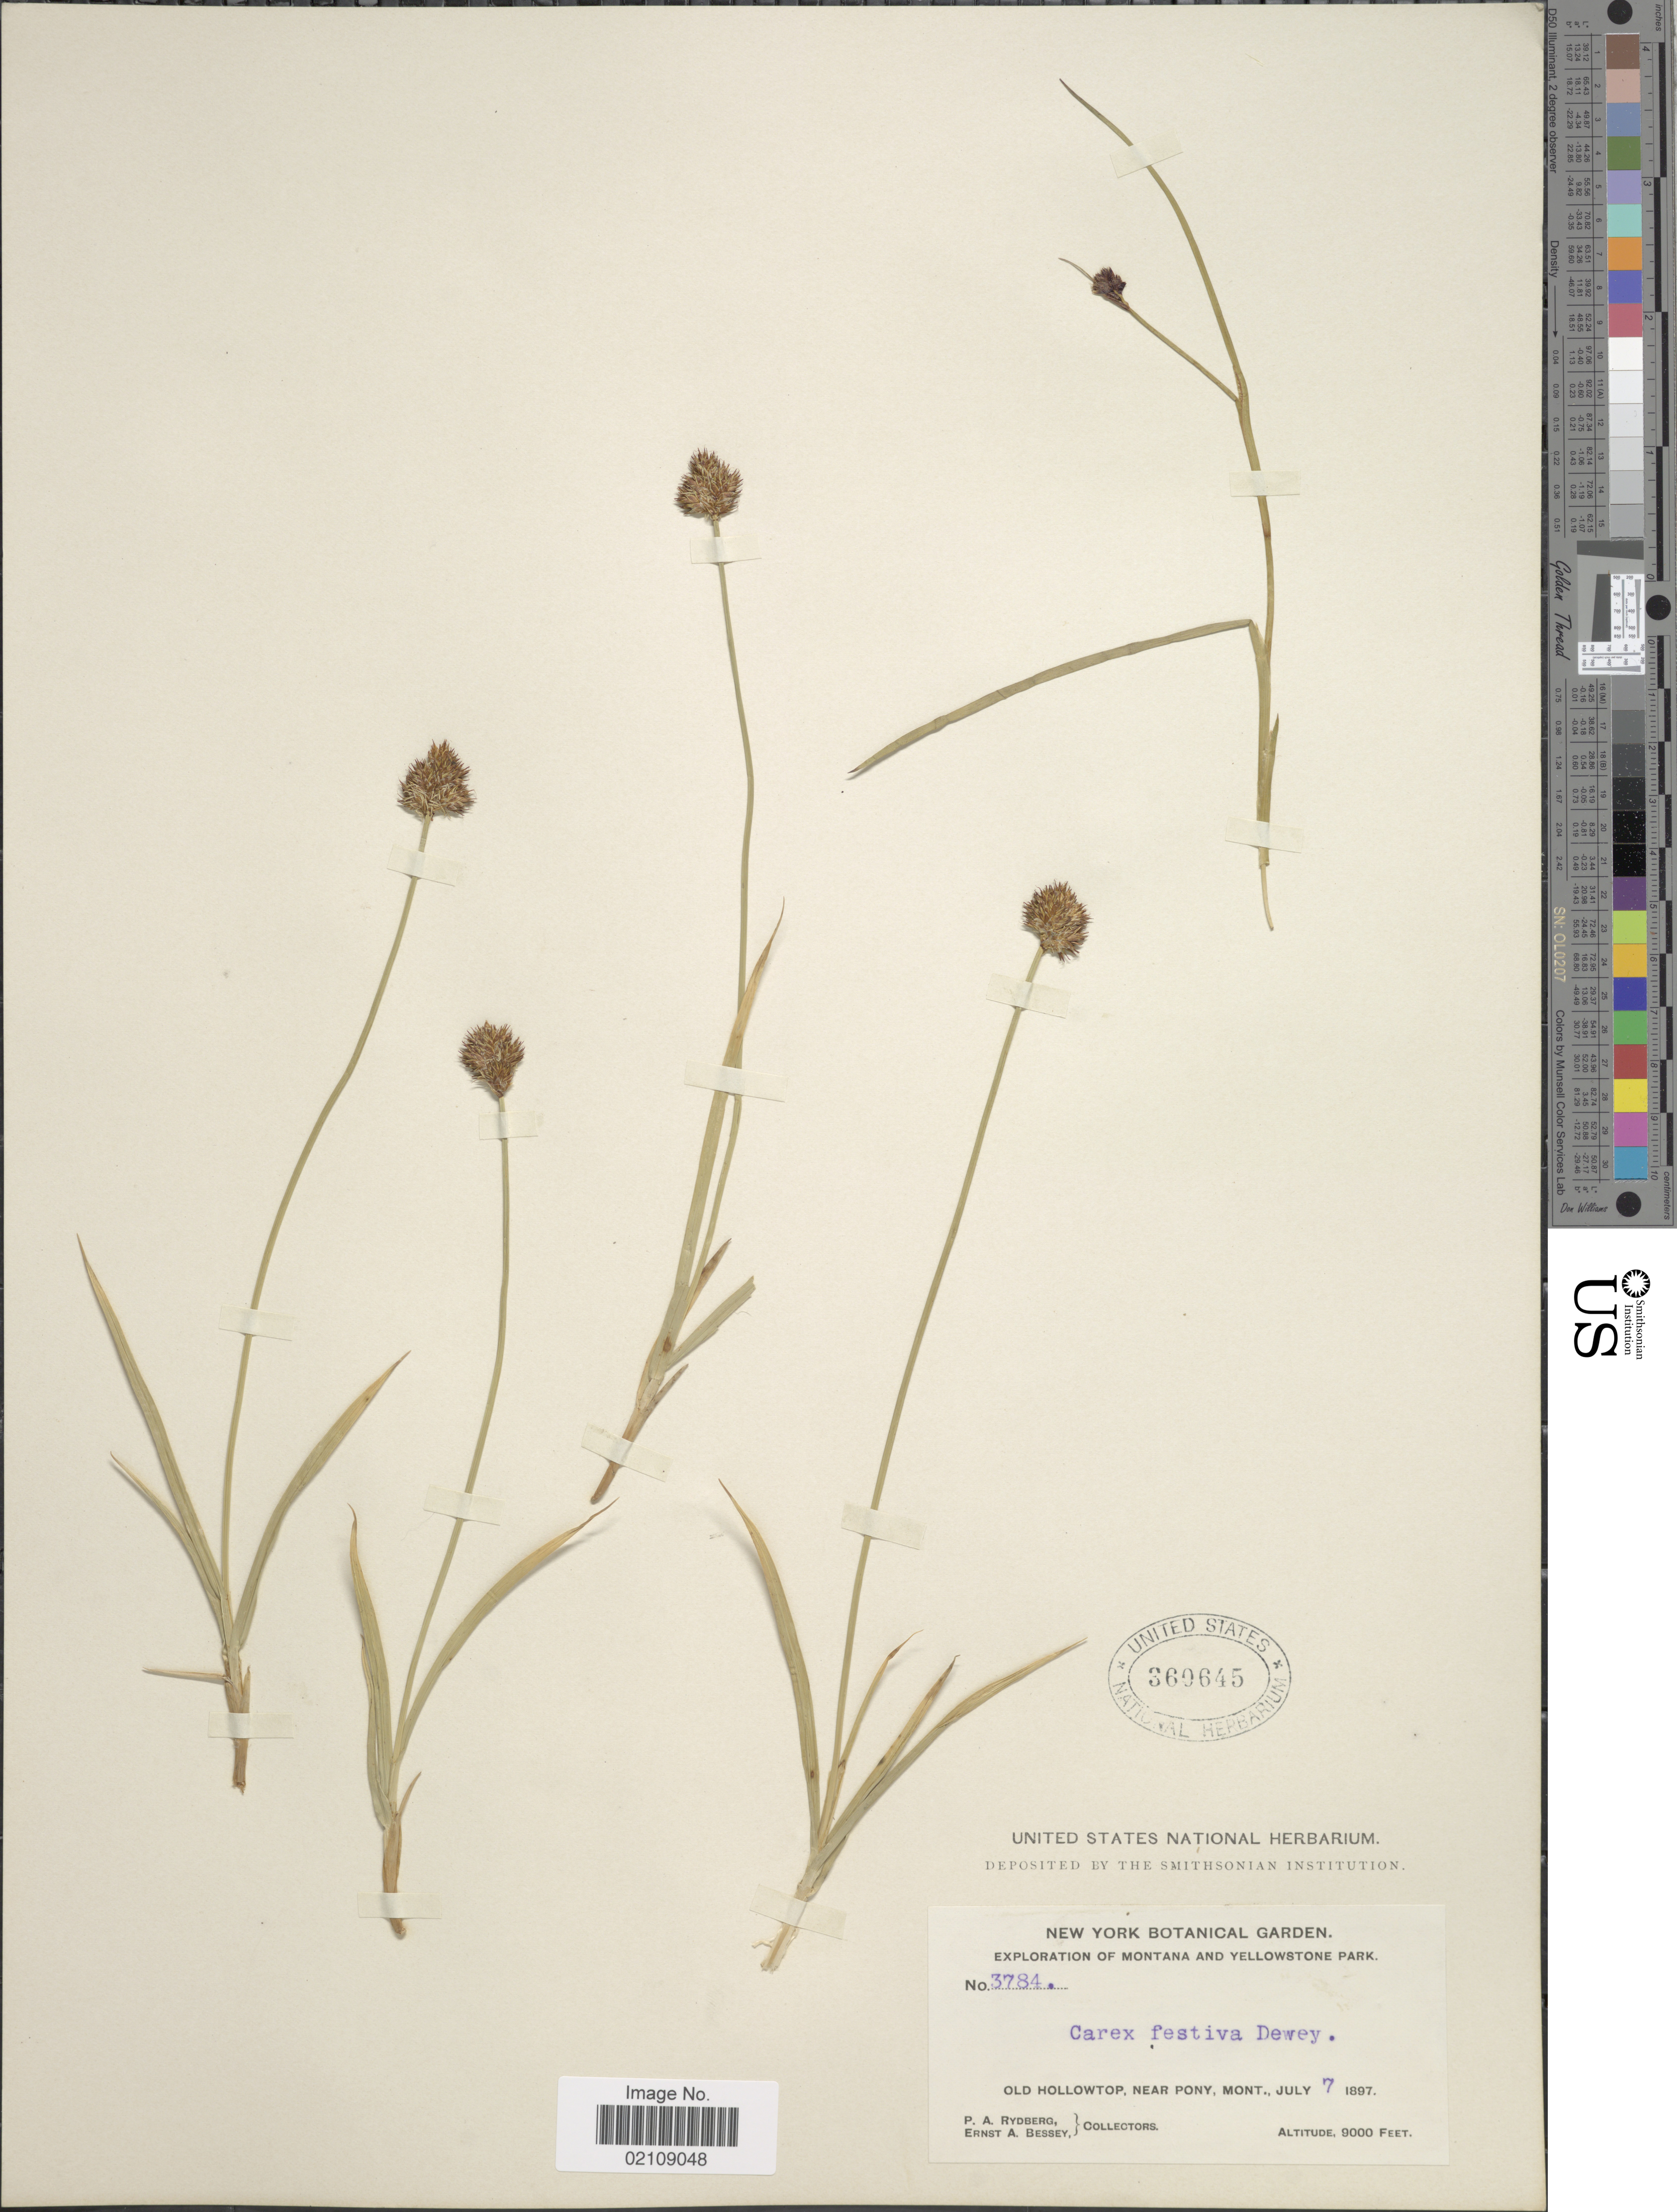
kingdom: Plantae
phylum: Tracheophyta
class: Liliopsida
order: Poales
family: Cyperaceae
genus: Carex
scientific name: Carex haydeniana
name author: Olney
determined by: Yen, A. C., (WTU), University of Washington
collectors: P. A. Rydberg & E. A. Bessey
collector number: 3784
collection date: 1897-07-07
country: United States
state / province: Montana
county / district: Madison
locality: Yellowstone Park. Old Hollowtop, Near Pony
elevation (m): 2743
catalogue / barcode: US 360645